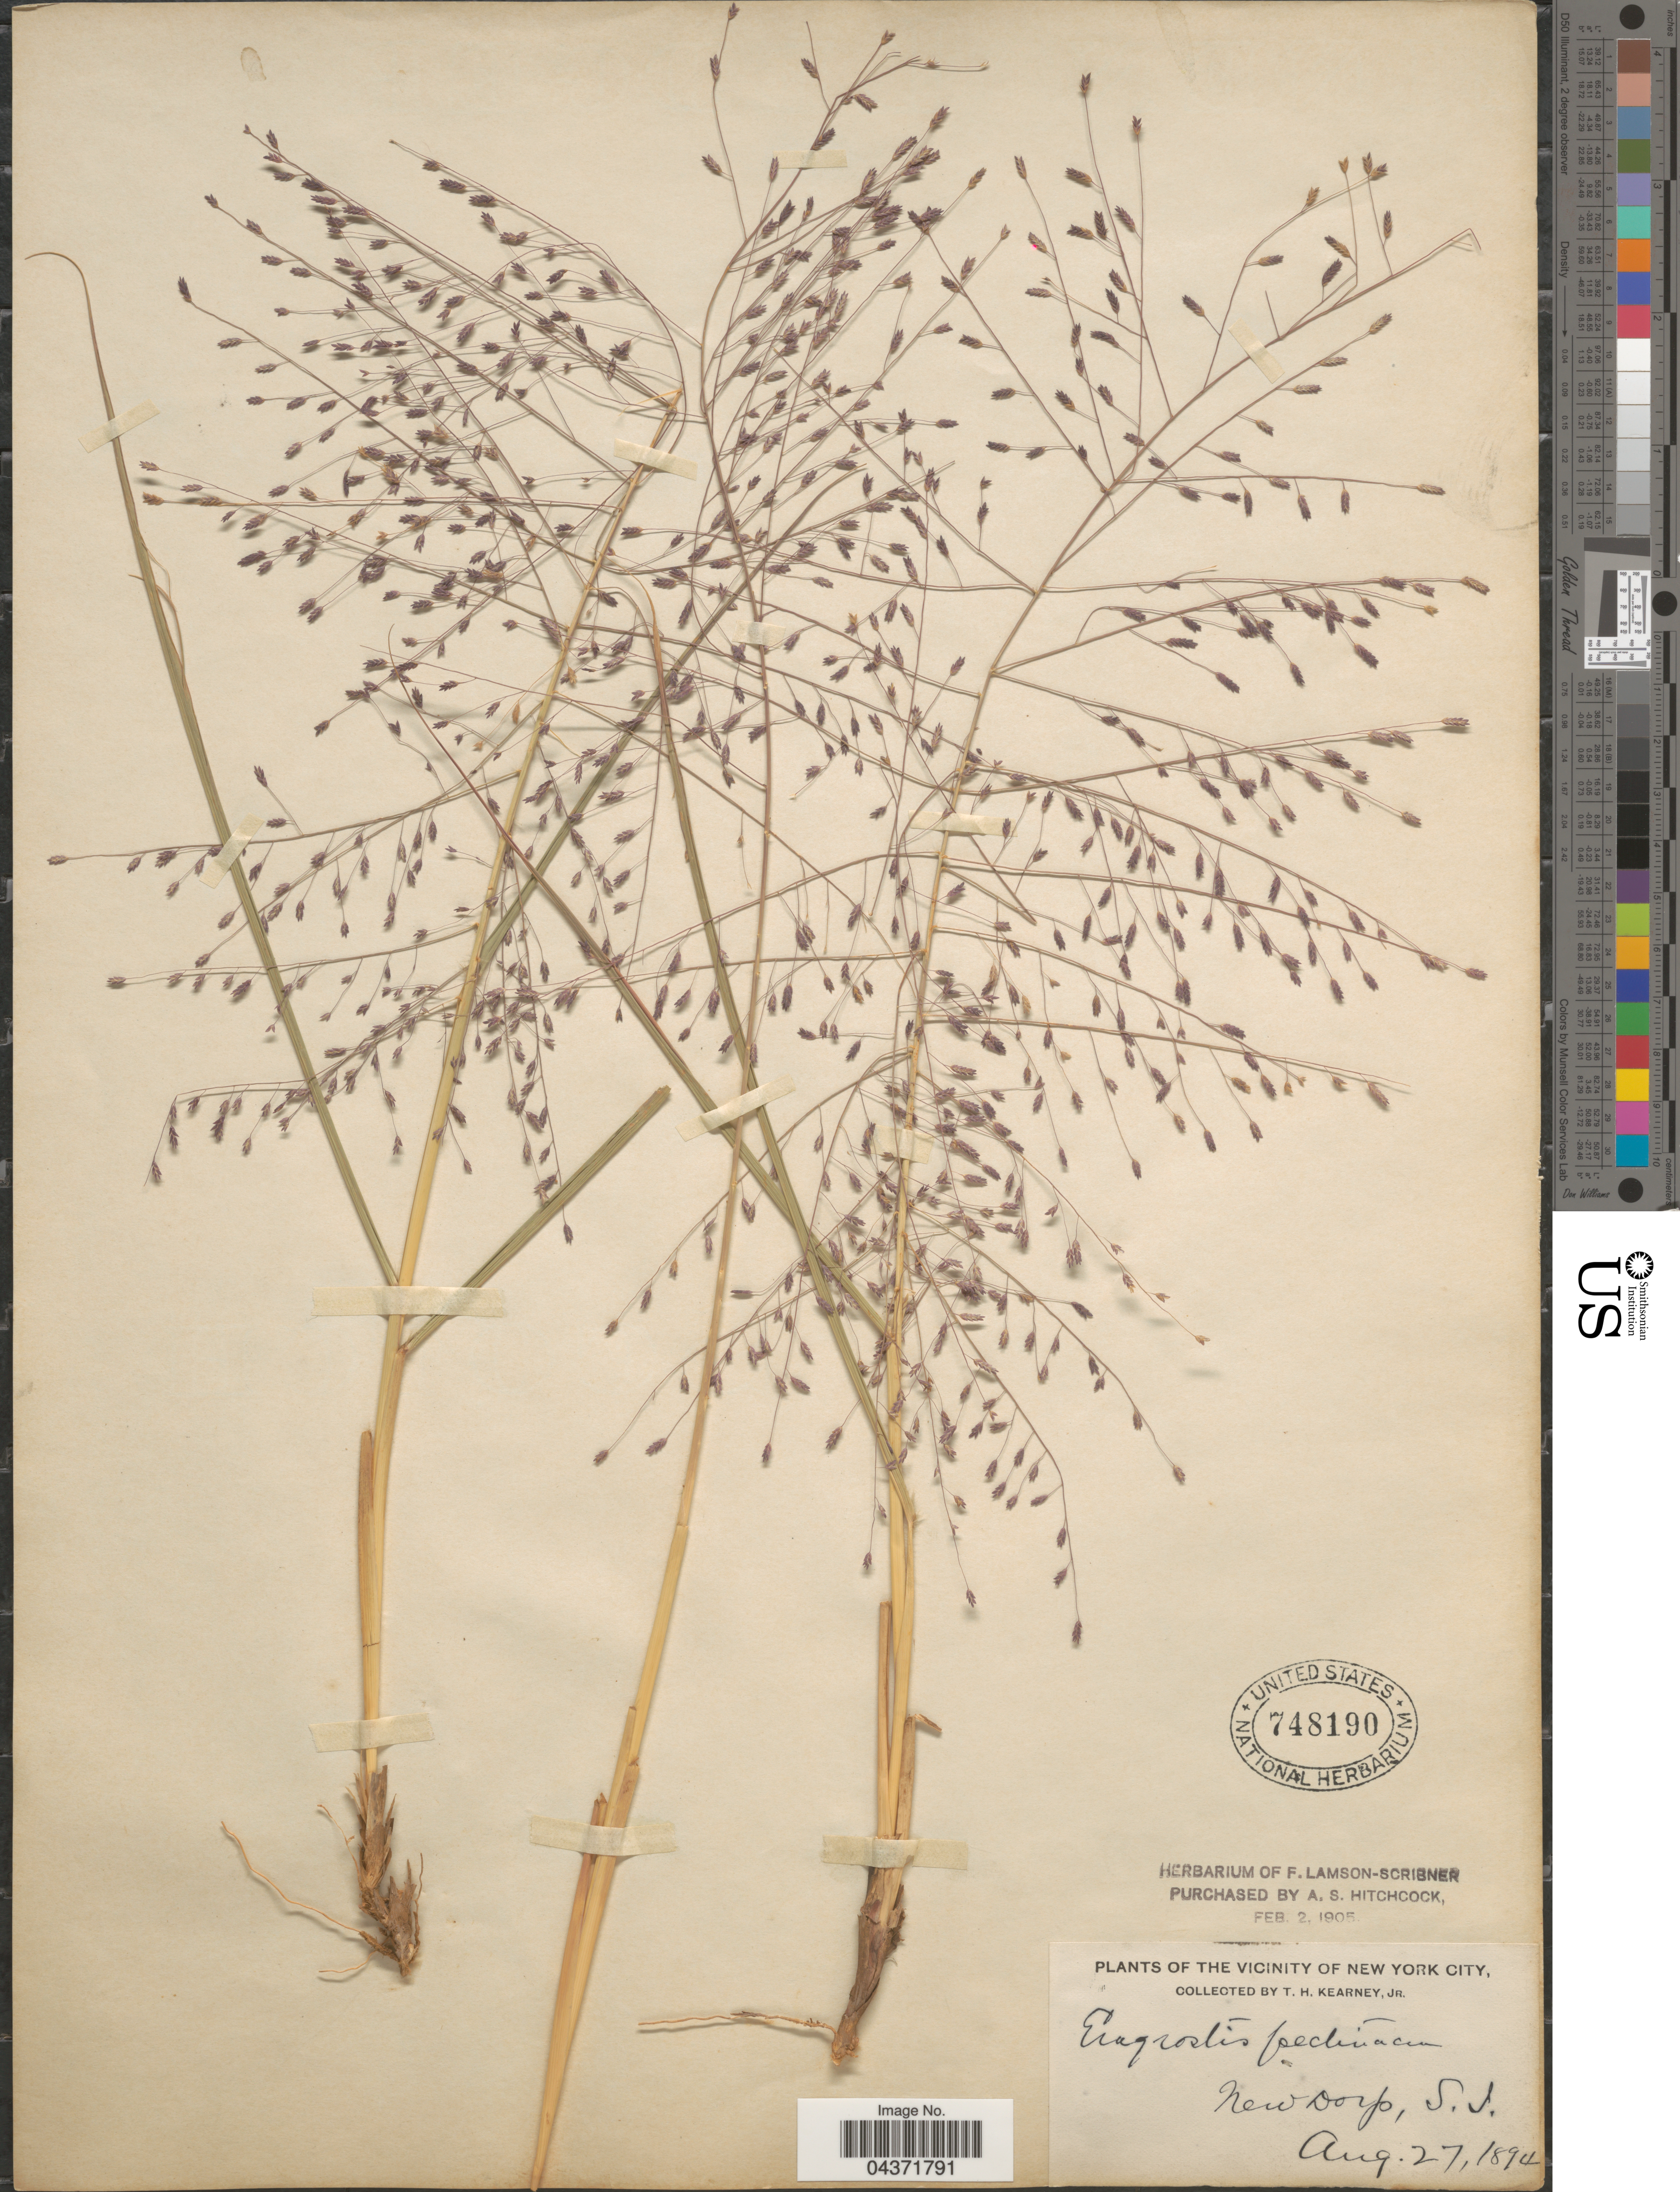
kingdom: Plantae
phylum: Tracheophyta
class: Liliopsida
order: Poales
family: Poaceae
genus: Eragrostis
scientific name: Eragrostis spectabilis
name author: (Pursh) Steud.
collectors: T. H. Kearney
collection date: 1894-08-27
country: United States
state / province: New York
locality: The Vicinity of New York City. New Dorp, S. I.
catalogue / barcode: US 748190